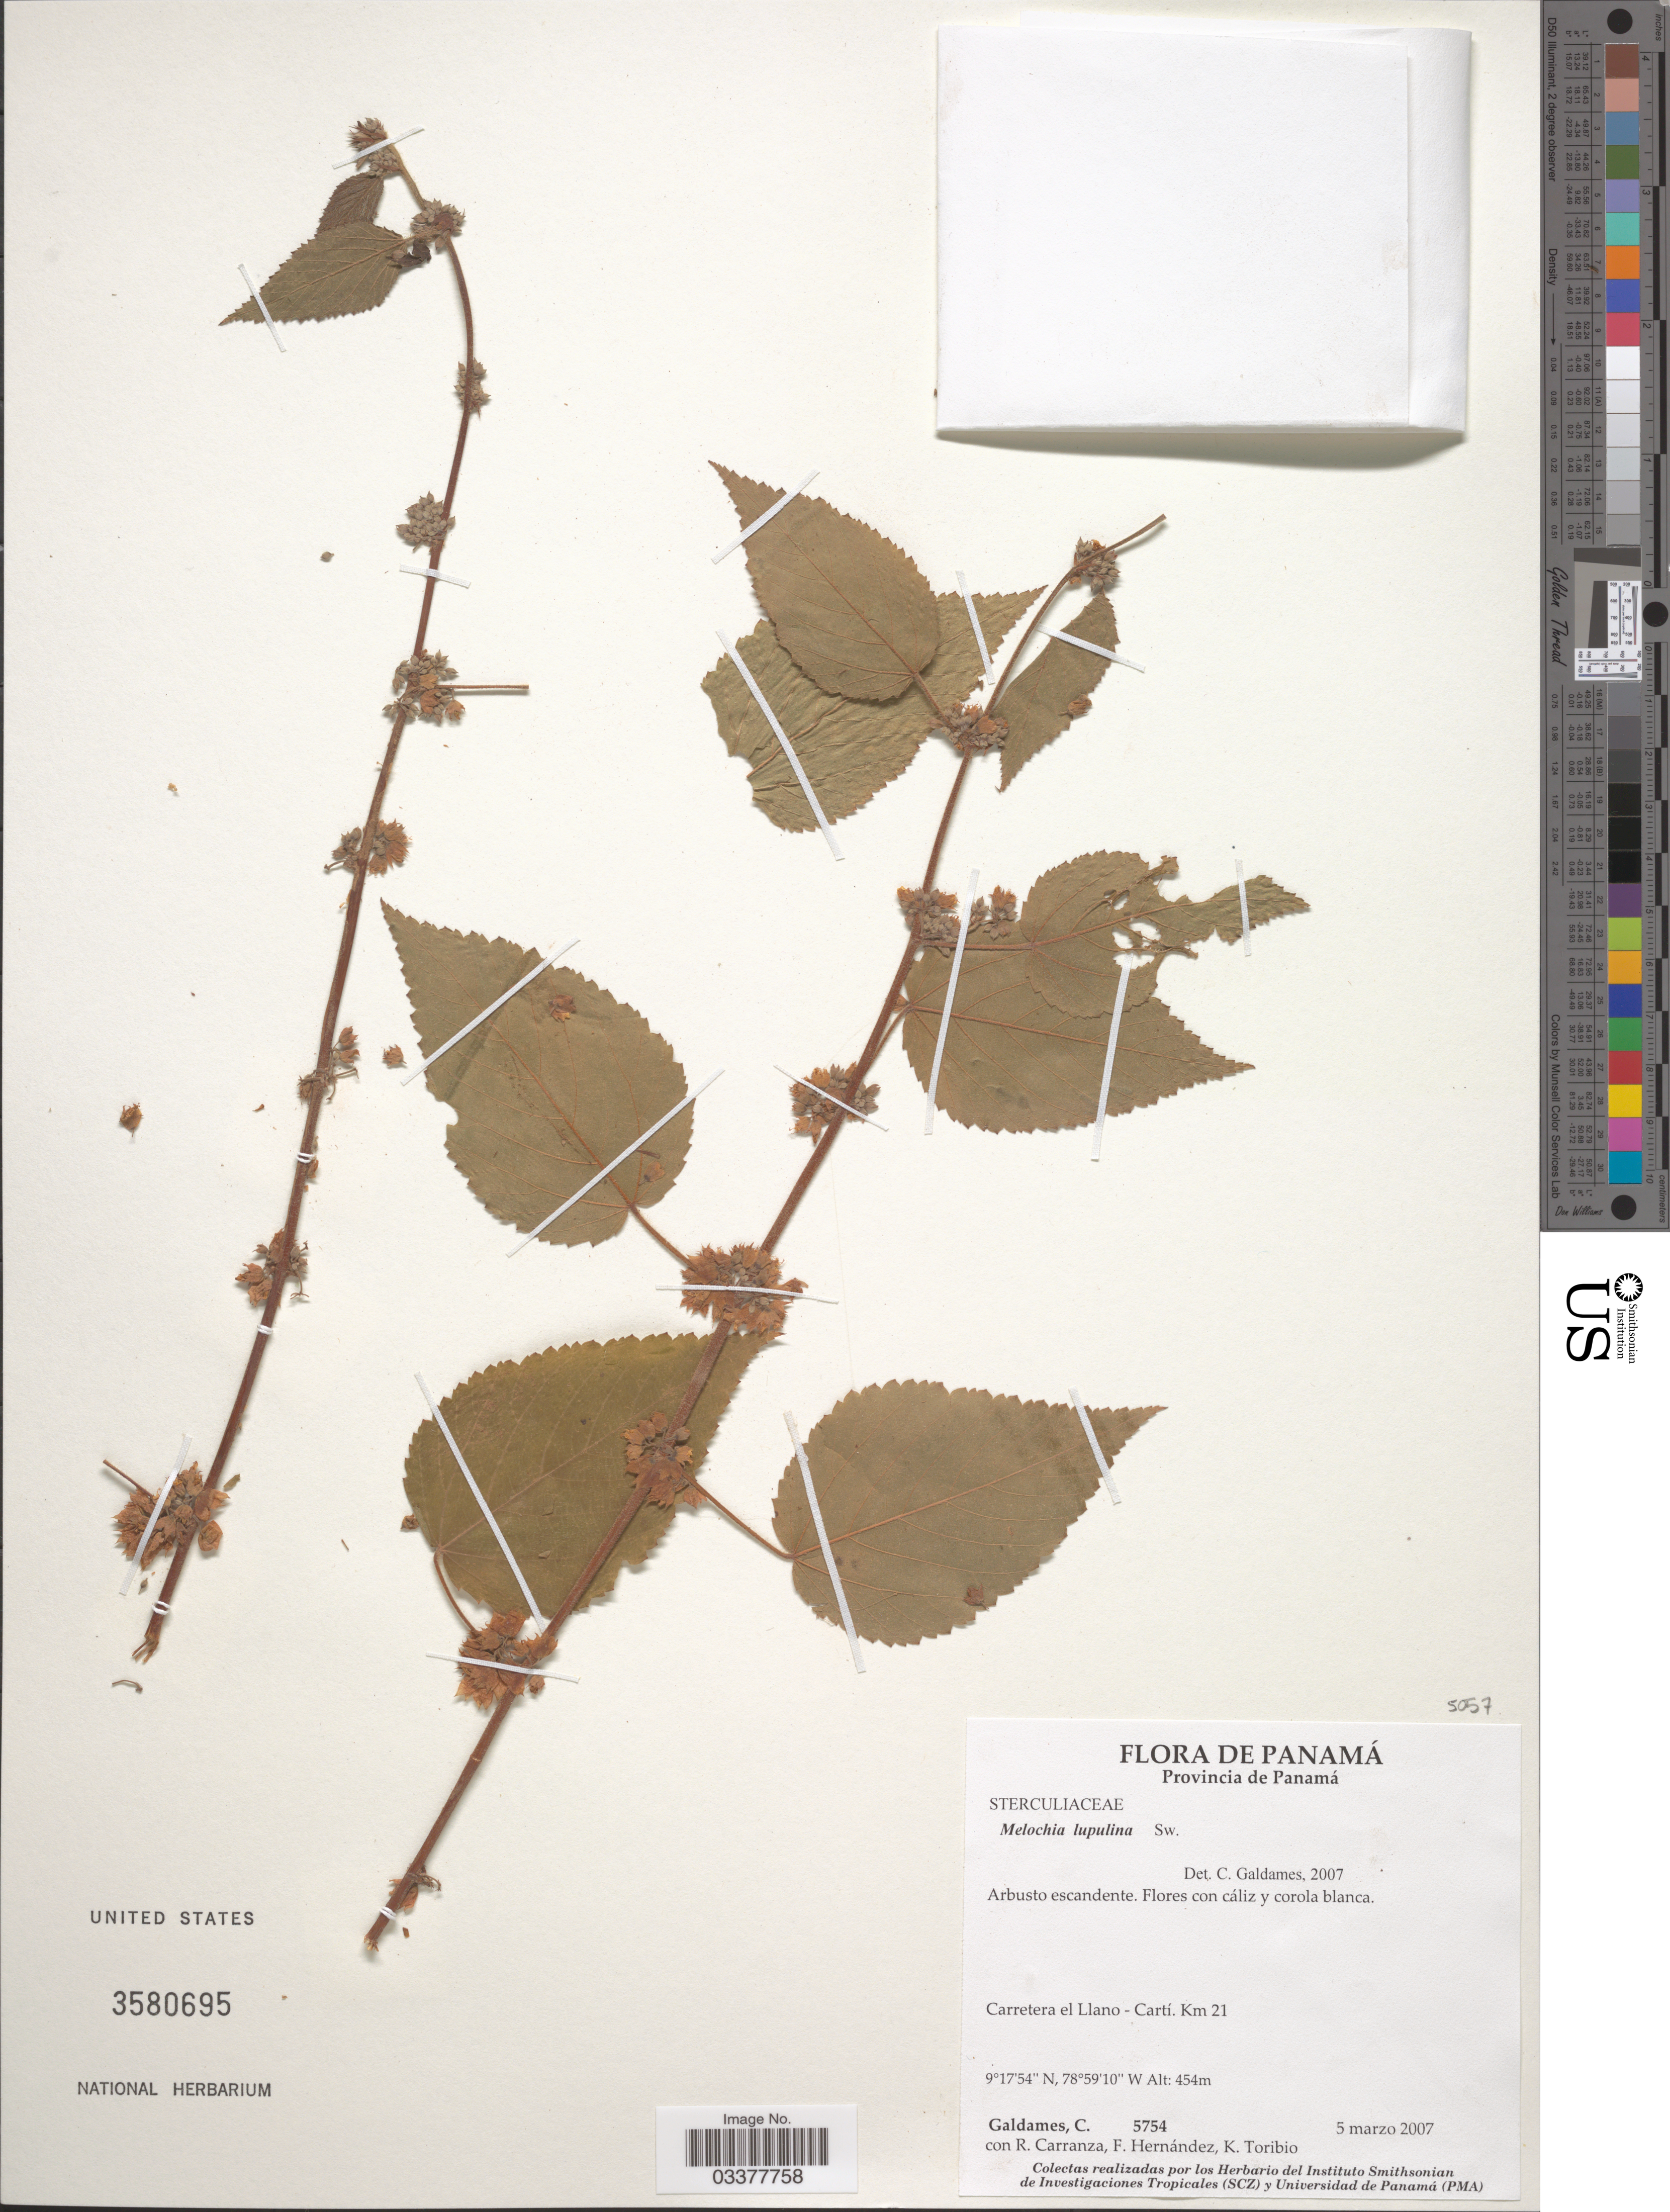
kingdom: Plantae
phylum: Tracheophyta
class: Magnoliopsida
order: Malvales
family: Malvaceae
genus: Melochia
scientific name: Melochia lupulina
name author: Sw.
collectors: C. Galdames, R. Carranza, F. Hernandez & K. Toribio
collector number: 5754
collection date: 2007-03-05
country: Panama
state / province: Panamá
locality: Carretera el Llano - Cartí. Km 21.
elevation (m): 454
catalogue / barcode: US 3580695